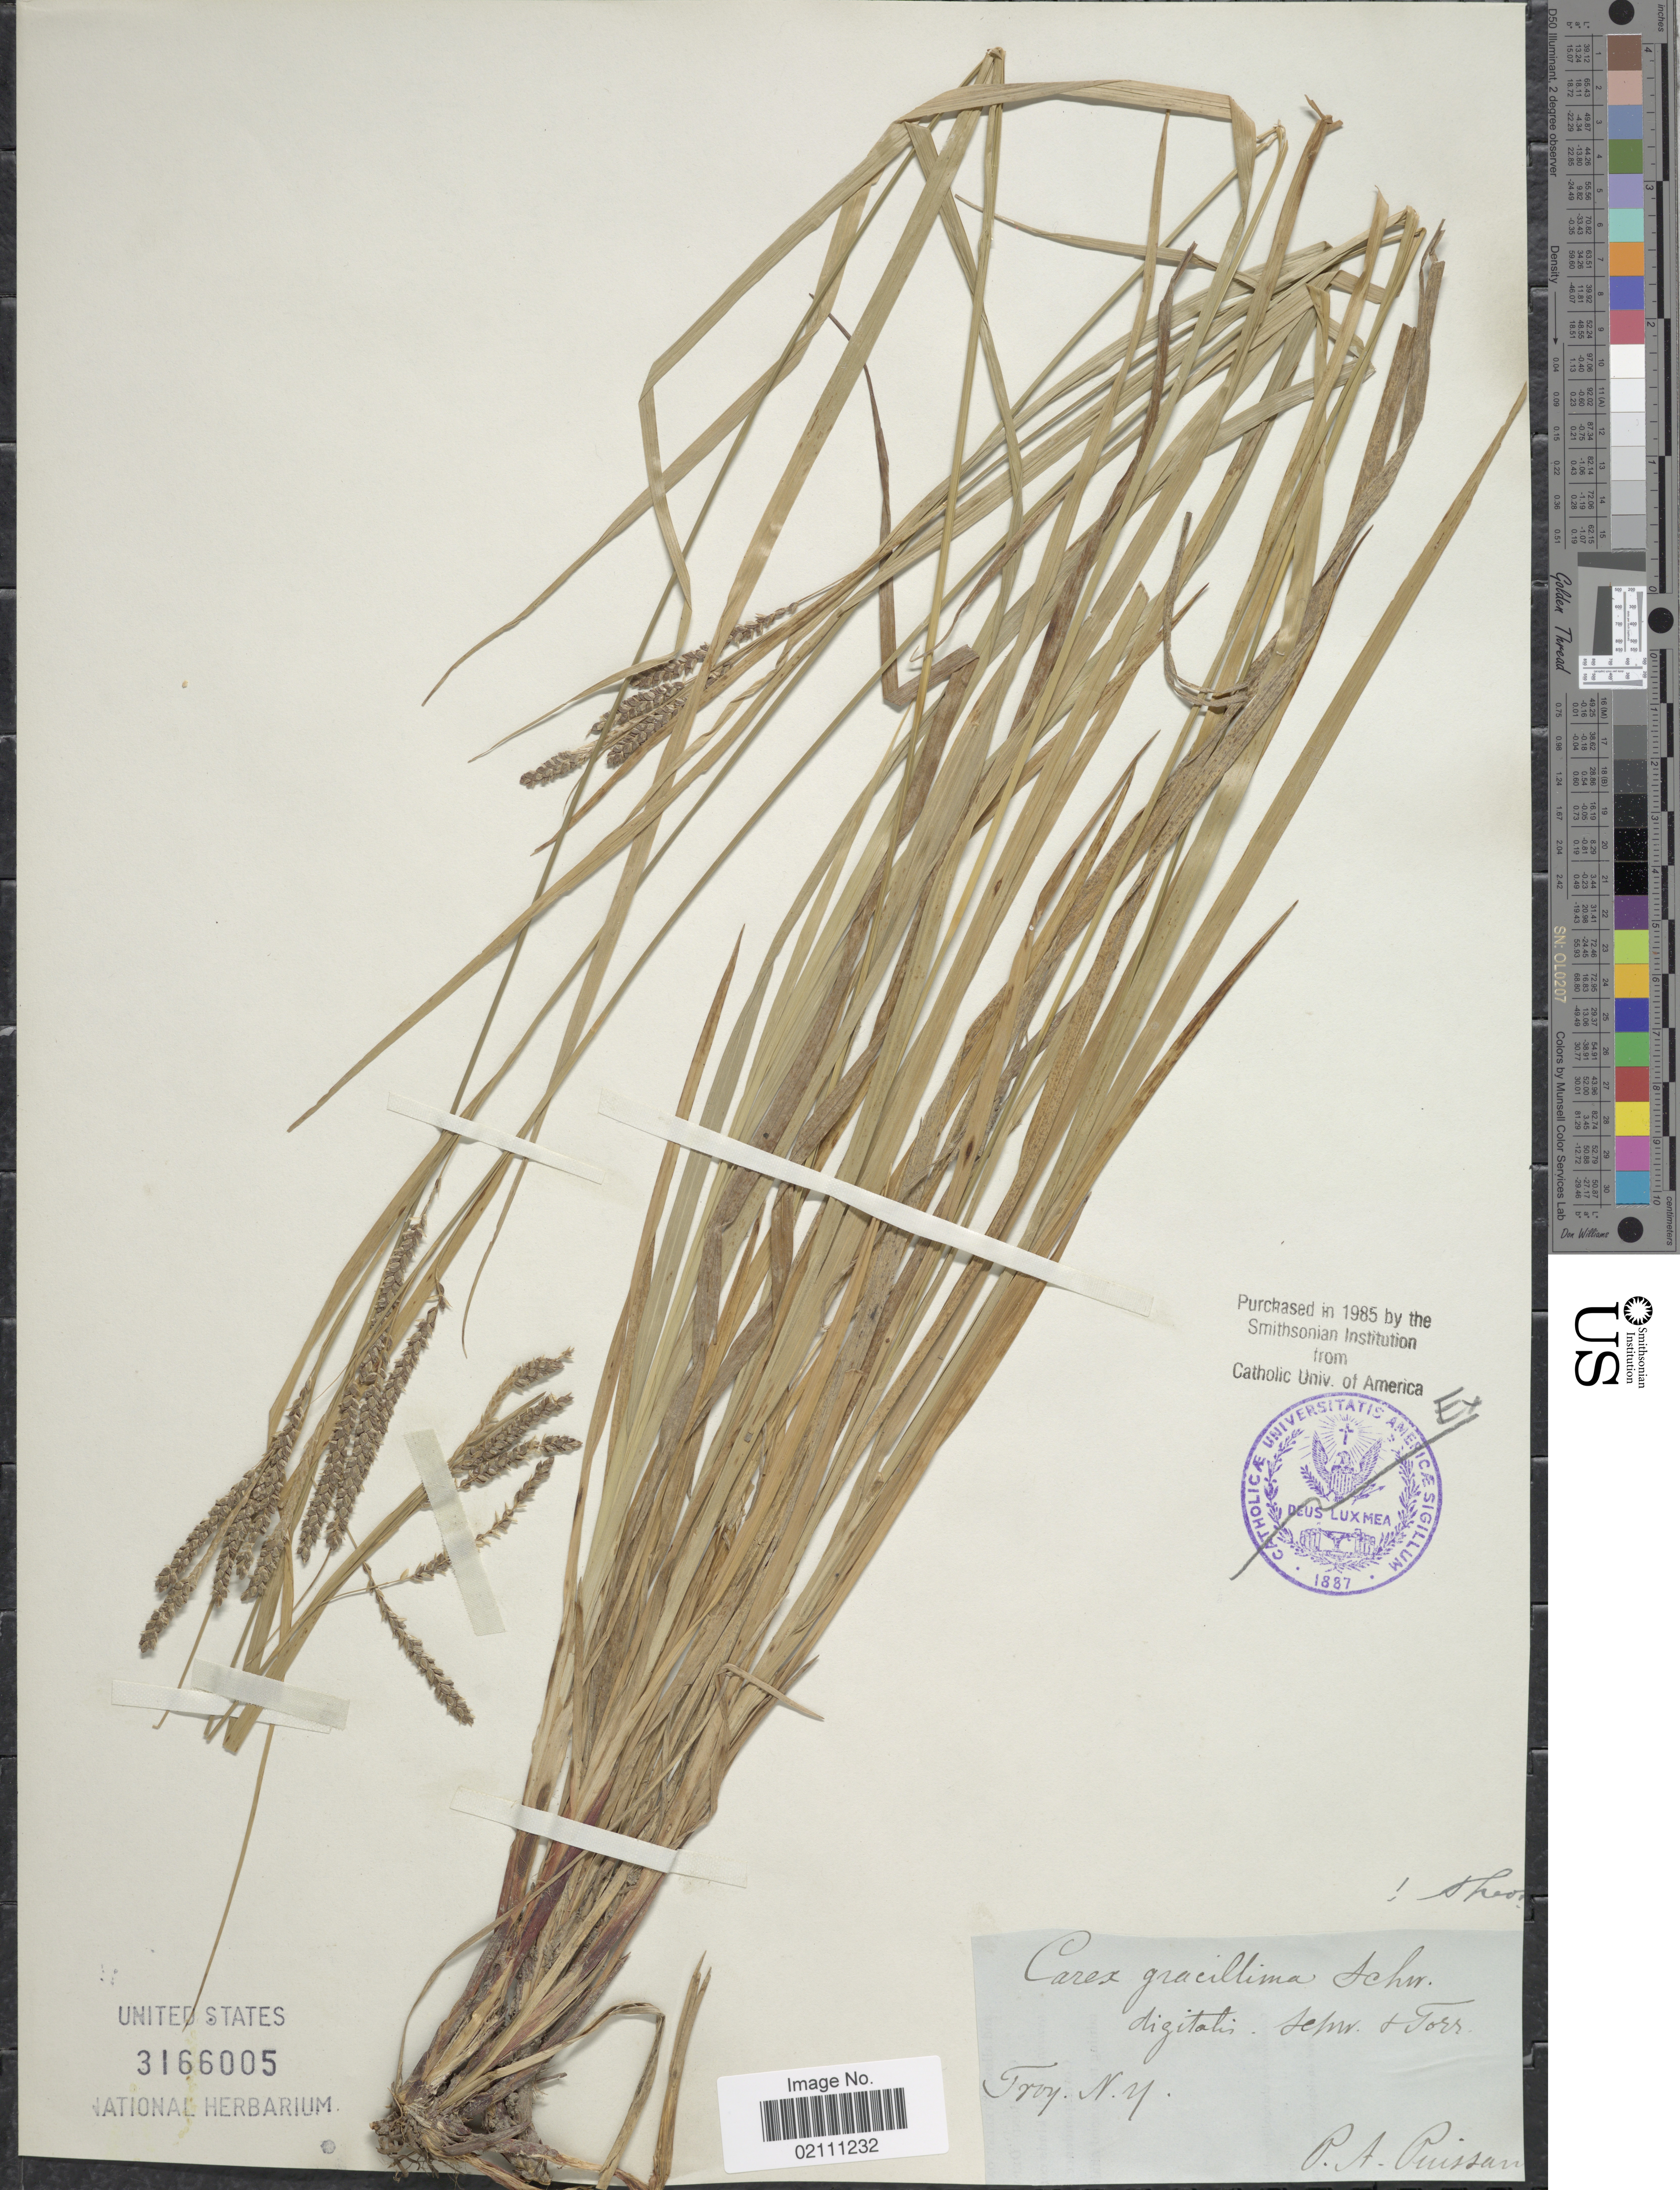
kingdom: Plantae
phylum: Tracheophyta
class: Liliopsida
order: Poales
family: Cyperaceae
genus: Carex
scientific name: Carex gracillima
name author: Schwein.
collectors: P. Puissant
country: United States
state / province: New York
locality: Troy.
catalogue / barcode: US 3166005